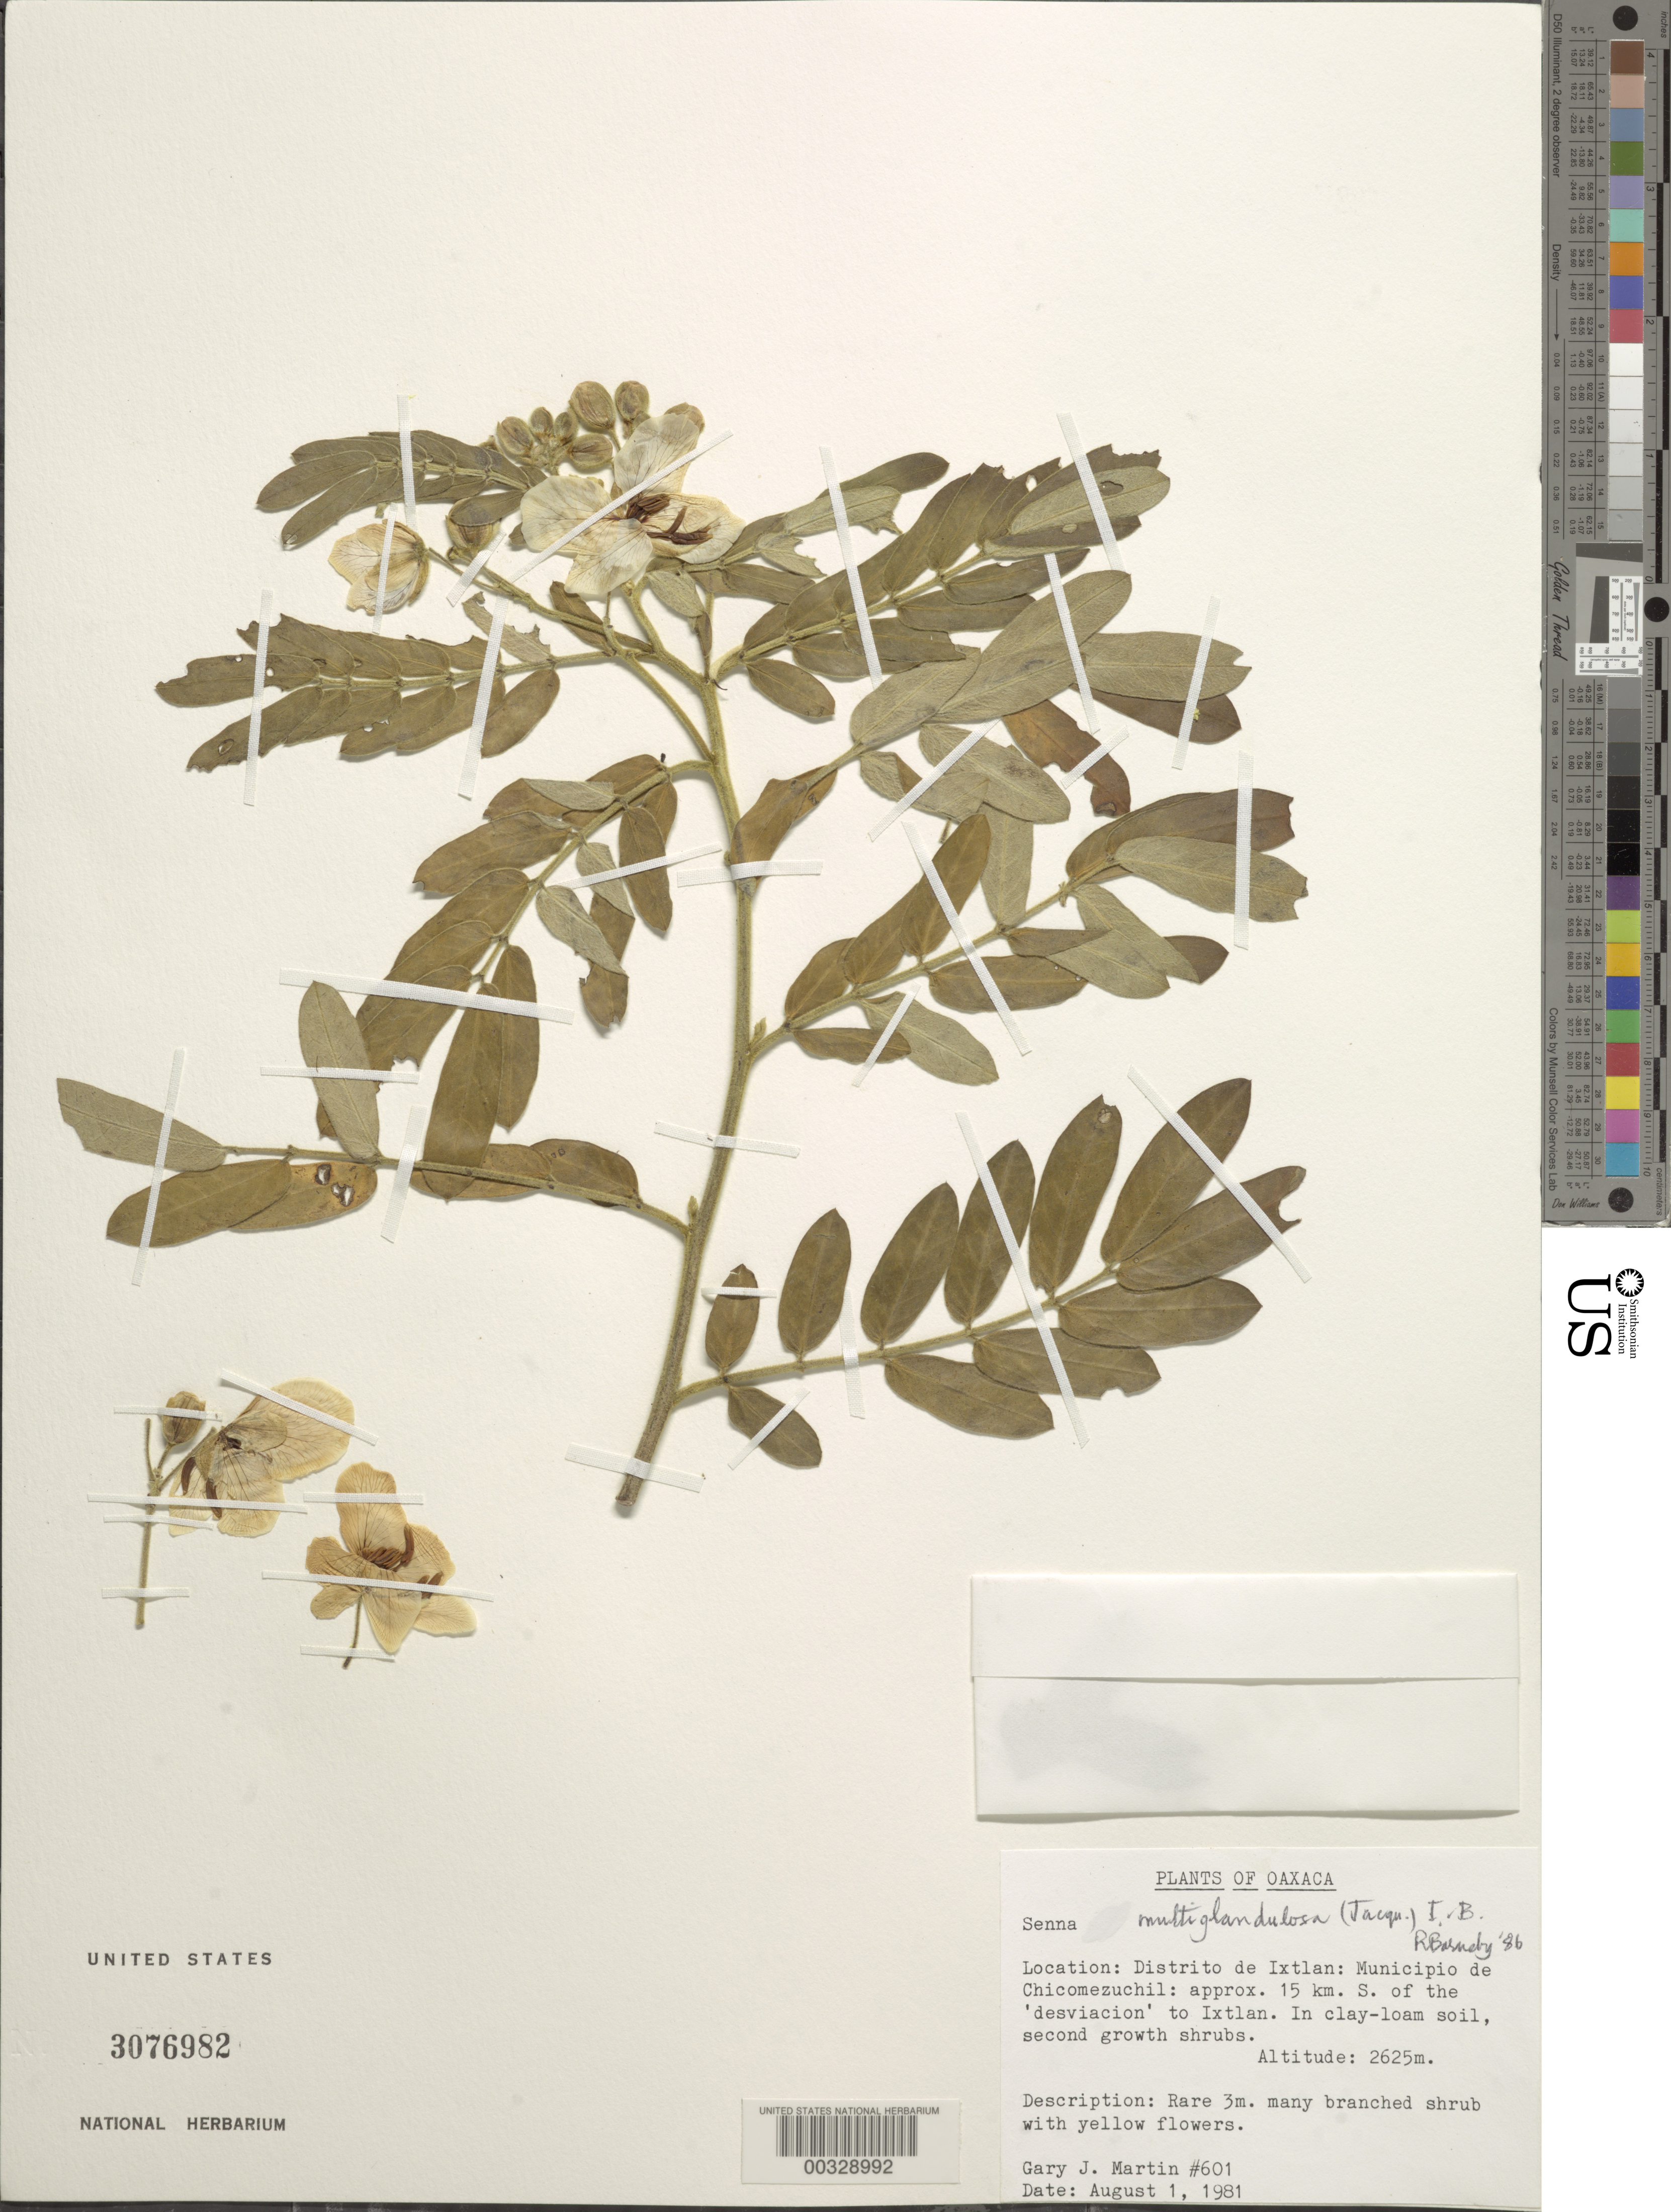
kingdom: Plantae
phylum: Tracheophyta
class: Magnoliopsida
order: Fabales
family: Fabaceae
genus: Senna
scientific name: Senna multiglandulosa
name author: (Jacq.) H.S. Irwin & Barneby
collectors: G. J. Martin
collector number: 601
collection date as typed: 01 Aug 1981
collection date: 1981-08-01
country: Mexico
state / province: Oaxaca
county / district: Ixtlán De Juarez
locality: Ixtlan; chicomezuchil, ca 15 km S of the "desviacion" to ixtlan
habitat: Clay-loam soil, second growth shrubs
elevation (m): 2625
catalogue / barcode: US 3076982